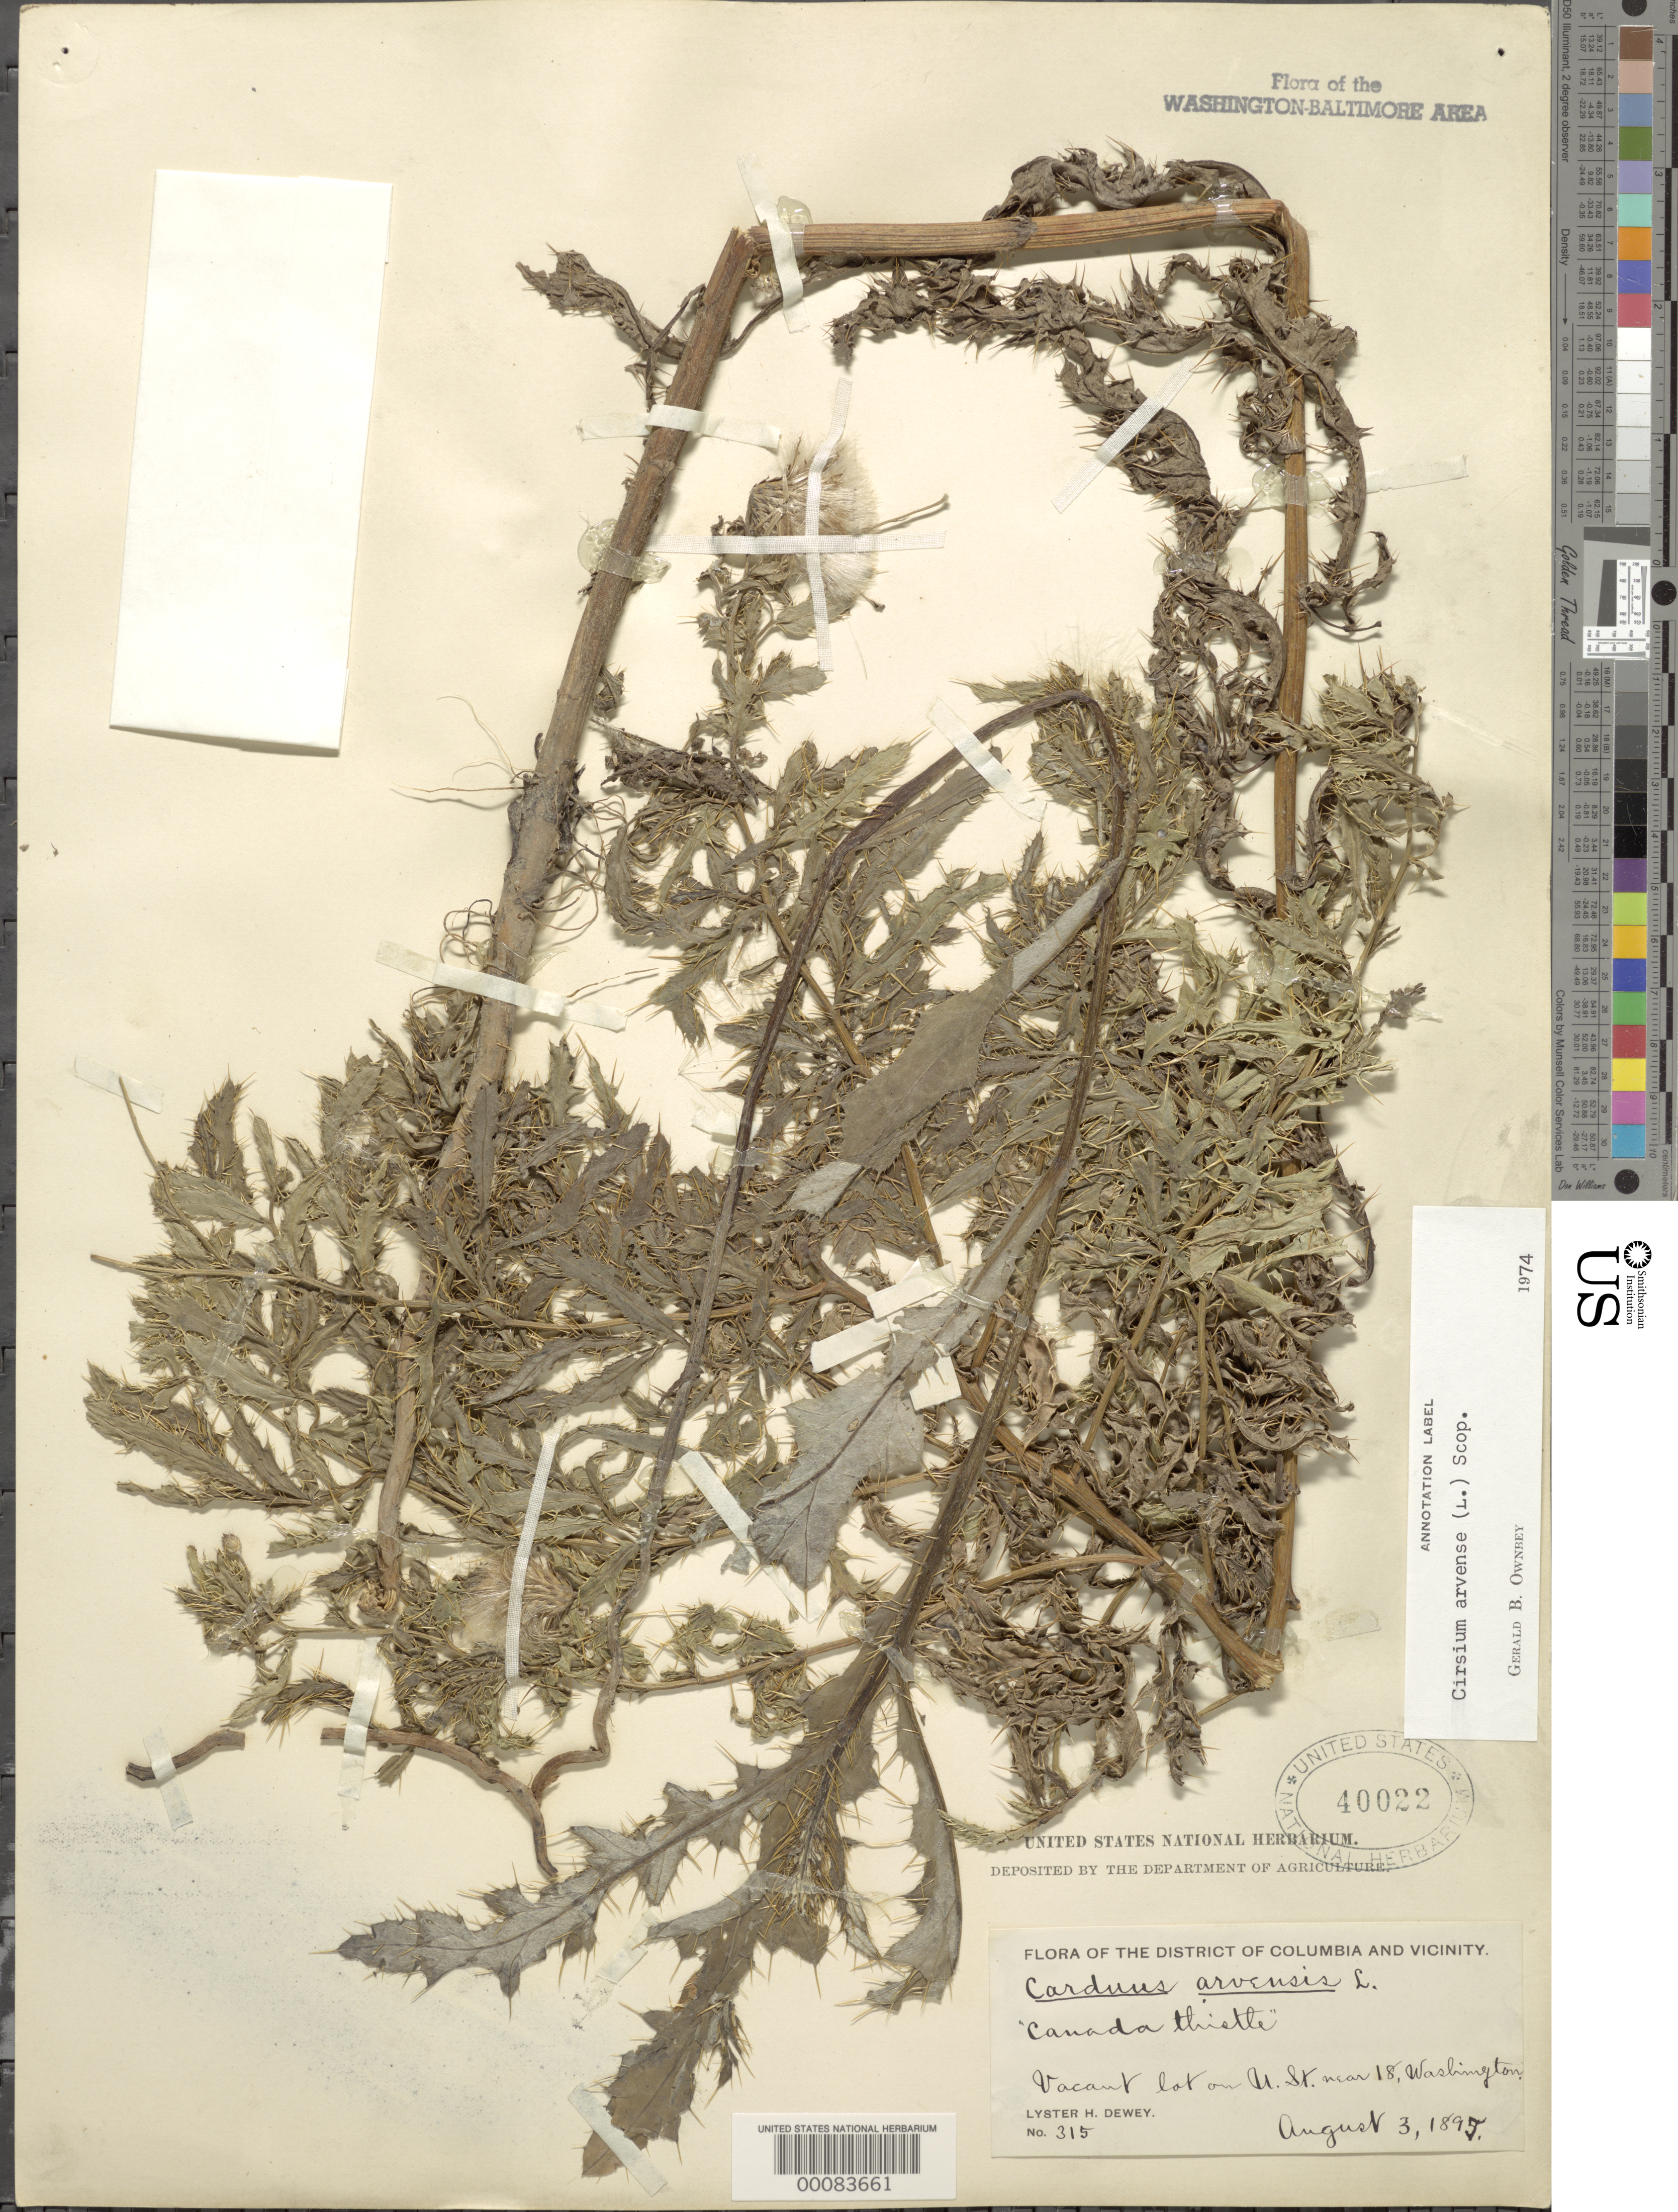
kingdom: Plantae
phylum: Tracheophyta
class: Magnoliopsida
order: Asterales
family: Asteraceae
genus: Cirsium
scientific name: Cirsium arvense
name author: (L.) Scop.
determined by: Ownbey, G. B.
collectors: L. H. Dewey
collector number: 315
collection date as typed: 03 Aug 1897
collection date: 1897-08-03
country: United States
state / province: District of Columbia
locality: U St. near 18th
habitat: Vacant lot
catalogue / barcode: US 40022